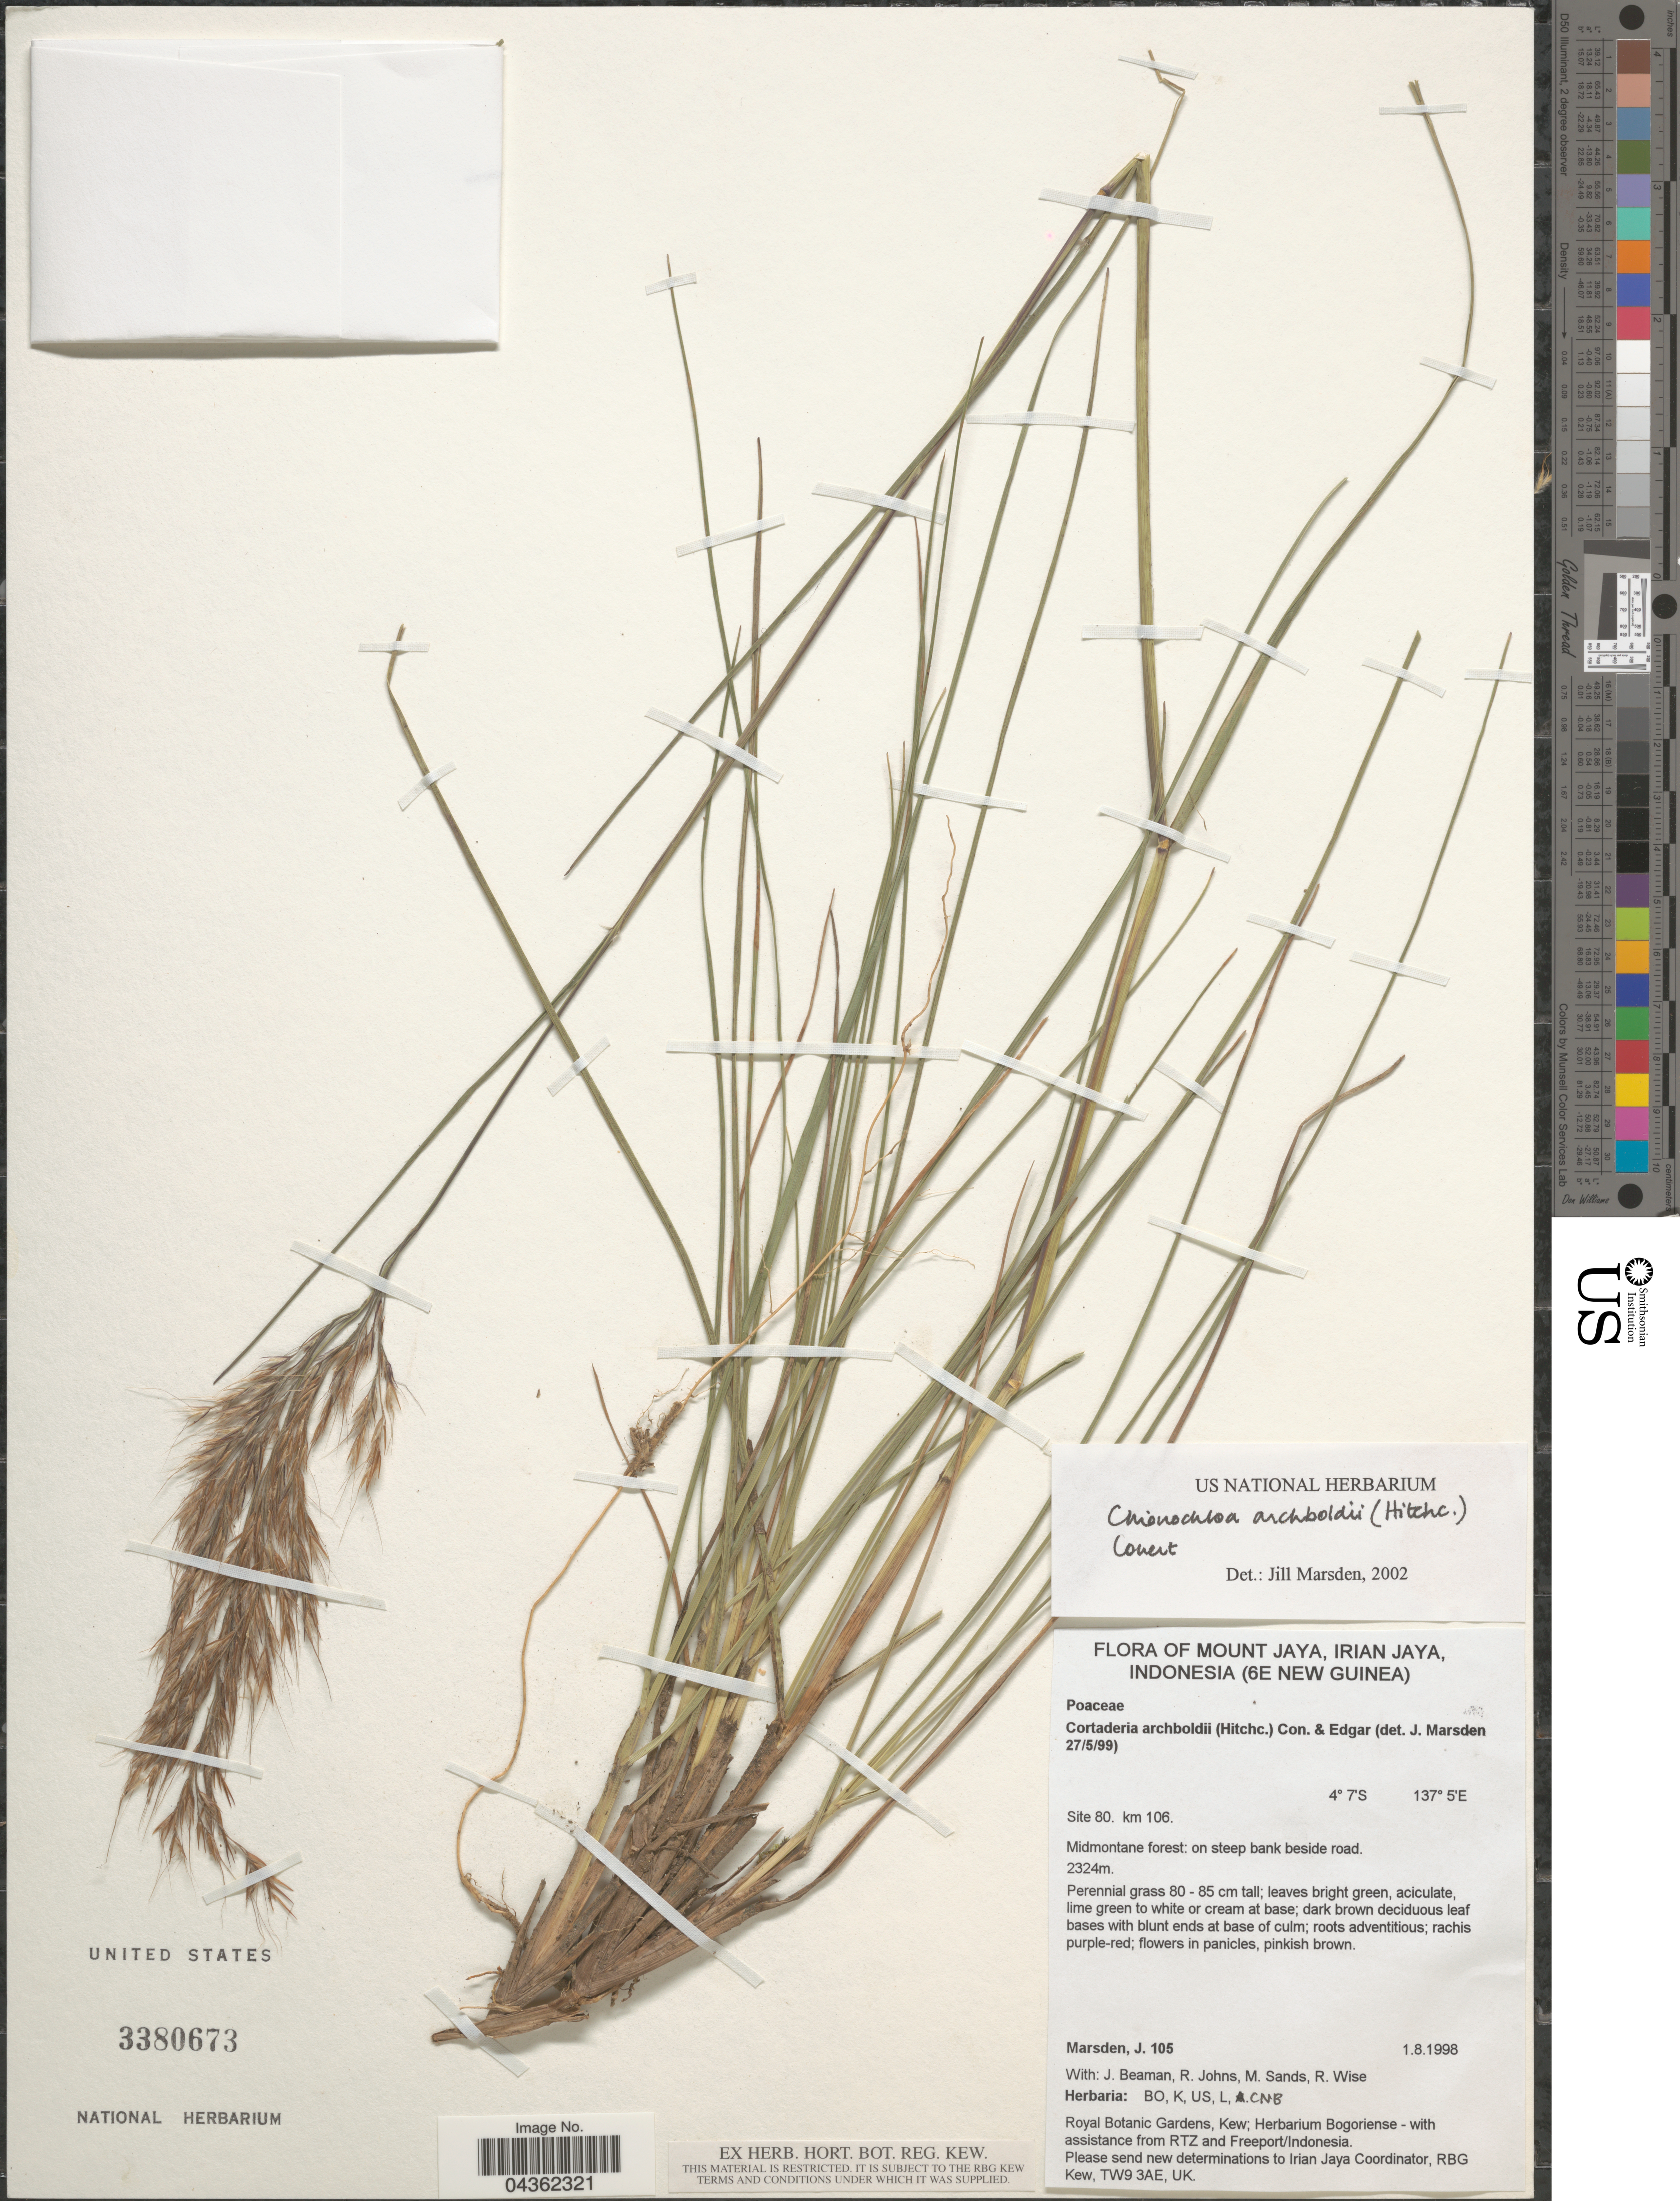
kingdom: Plantae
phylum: Tracheophyta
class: Liliopsida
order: Poales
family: Poaceae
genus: Chimaerochloa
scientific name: Chimaerochloa archboldii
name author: (Hitchc.) Pirie & H.P. Linder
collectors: J. Marsden, J. H. Beaman, R. Johns & M. Sands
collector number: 105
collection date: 1998-08-01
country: Indonesia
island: New Guinea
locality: Mount Jaya, Irian Jaya (6E New Guinea). Site 80. km 106. Midmontane forest: on steep bank beside road.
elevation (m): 2324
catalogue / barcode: US 3380673